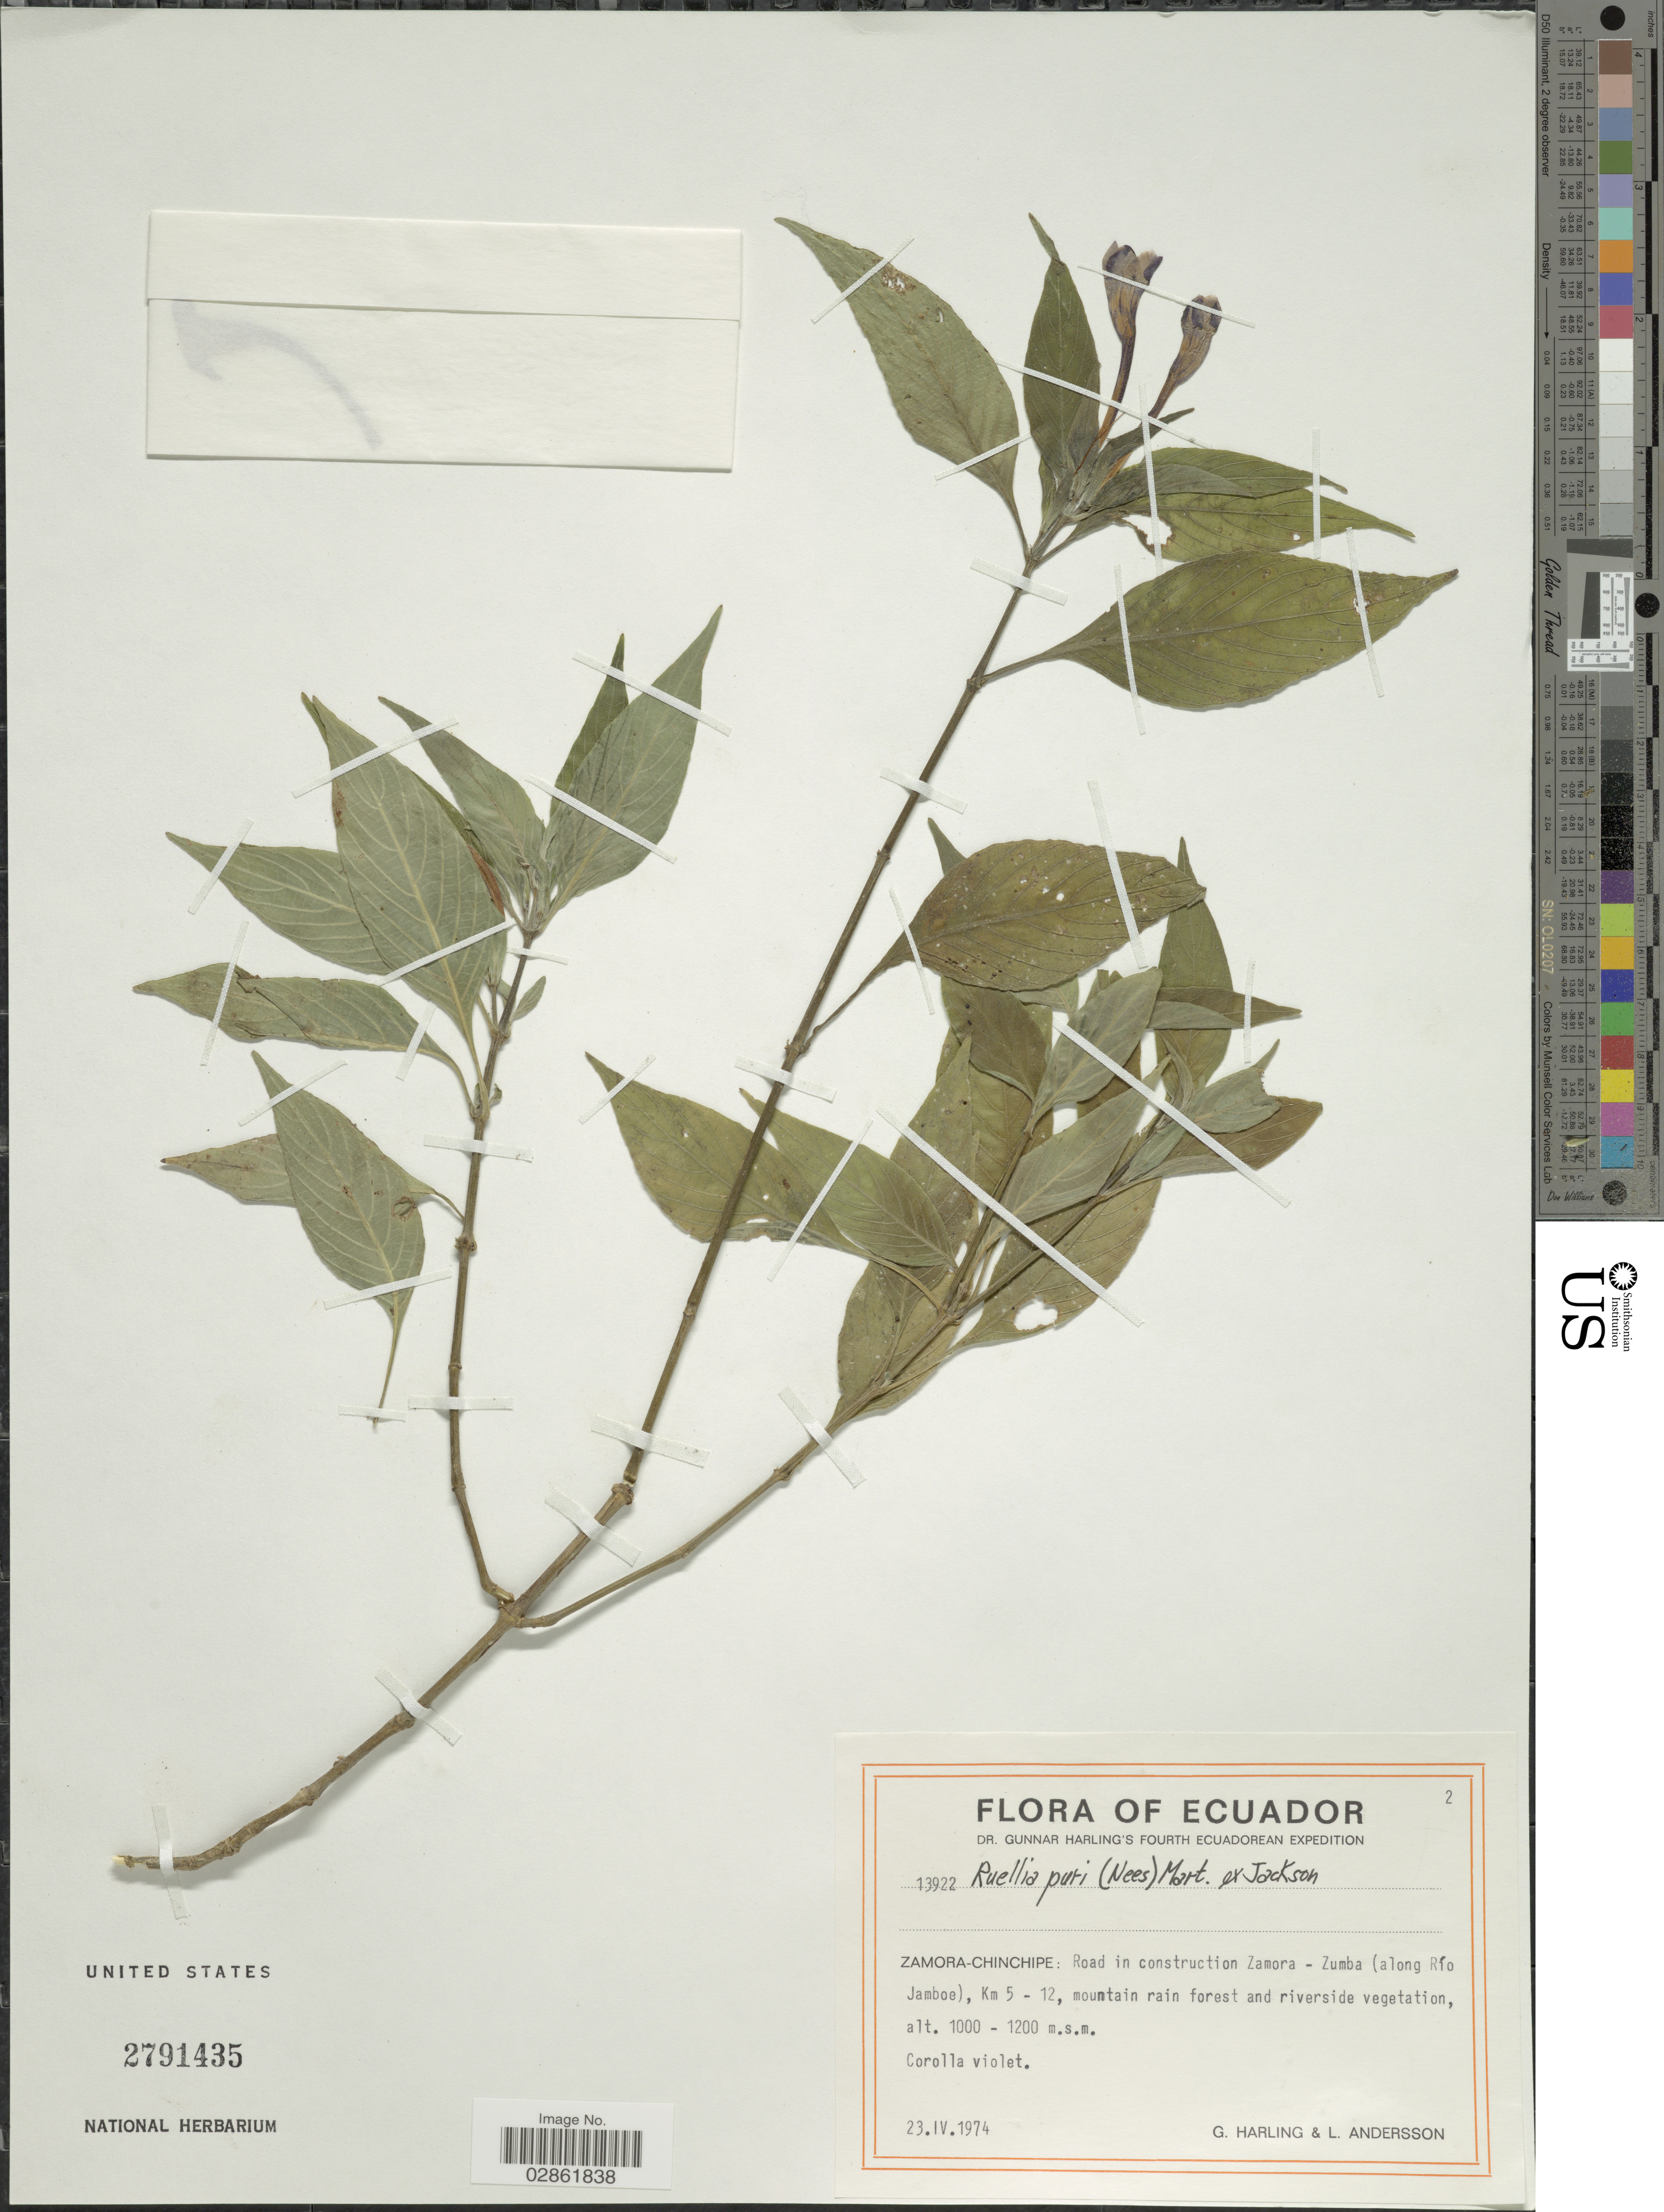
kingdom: Plantae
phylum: Tracheophyta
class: Magnoliopsida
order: Lamiales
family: Acanthaceae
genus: Ruellia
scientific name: Ruellia puri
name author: Mart. ex Nees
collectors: G. Harling & L. Andersson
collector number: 13922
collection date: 1974-04-23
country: Ecuador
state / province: Zamora-Chinchipe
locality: Road in construction Zamora-Zumba (along Río Jamboe), Km 5 -12, mountain rain forest and riverside vegetation.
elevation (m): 1000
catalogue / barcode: US 2791435